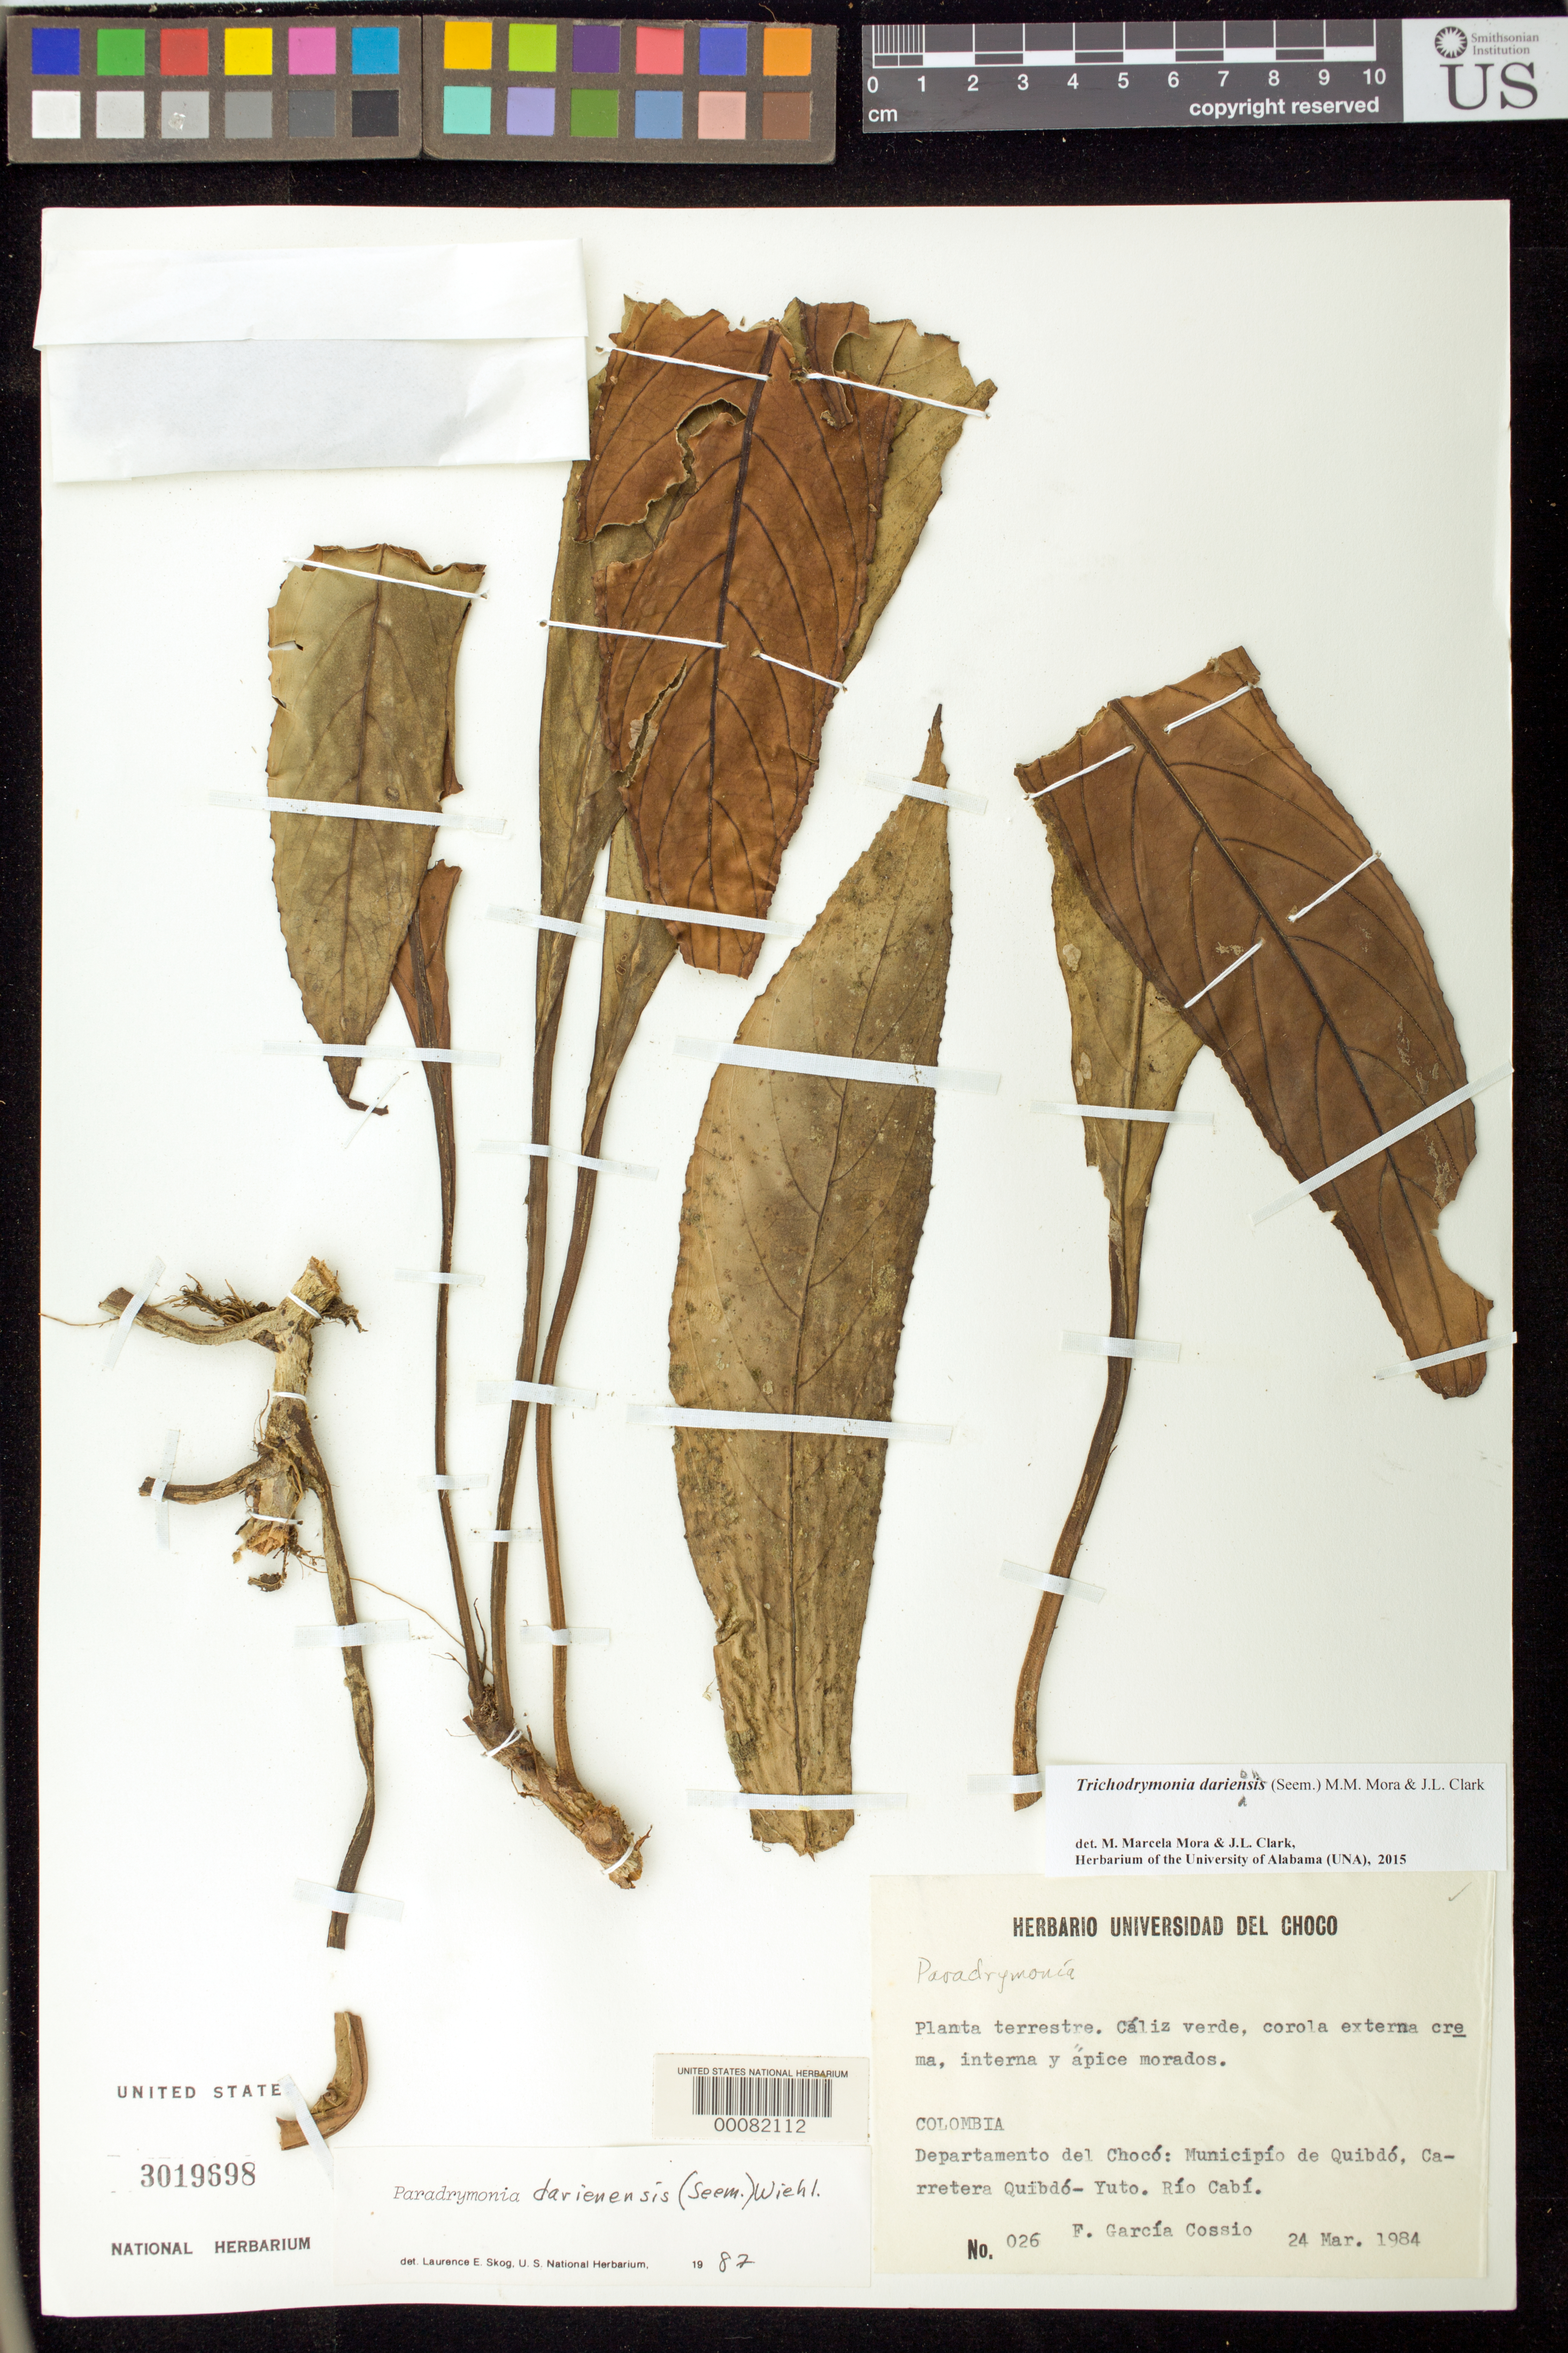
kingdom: Plantae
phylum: Tracheophyta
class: Magnoliopsida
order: Lamiales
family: Gesneriaceae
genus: Trichodrymonia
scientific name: Trichodrymonia dariensis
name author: (Seem.) M.M. Mora & J.L. Clark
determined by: Mora, M. M.; Clark, J. L.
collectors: F. García C.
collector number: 26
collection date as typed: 24 Mar 1984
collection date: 1984-03-24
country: Colombia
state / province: Chocó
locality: Mpio. de Quibdó, carretera Quibdó-Yuto, Río Cabí.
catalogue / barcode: US 3019698